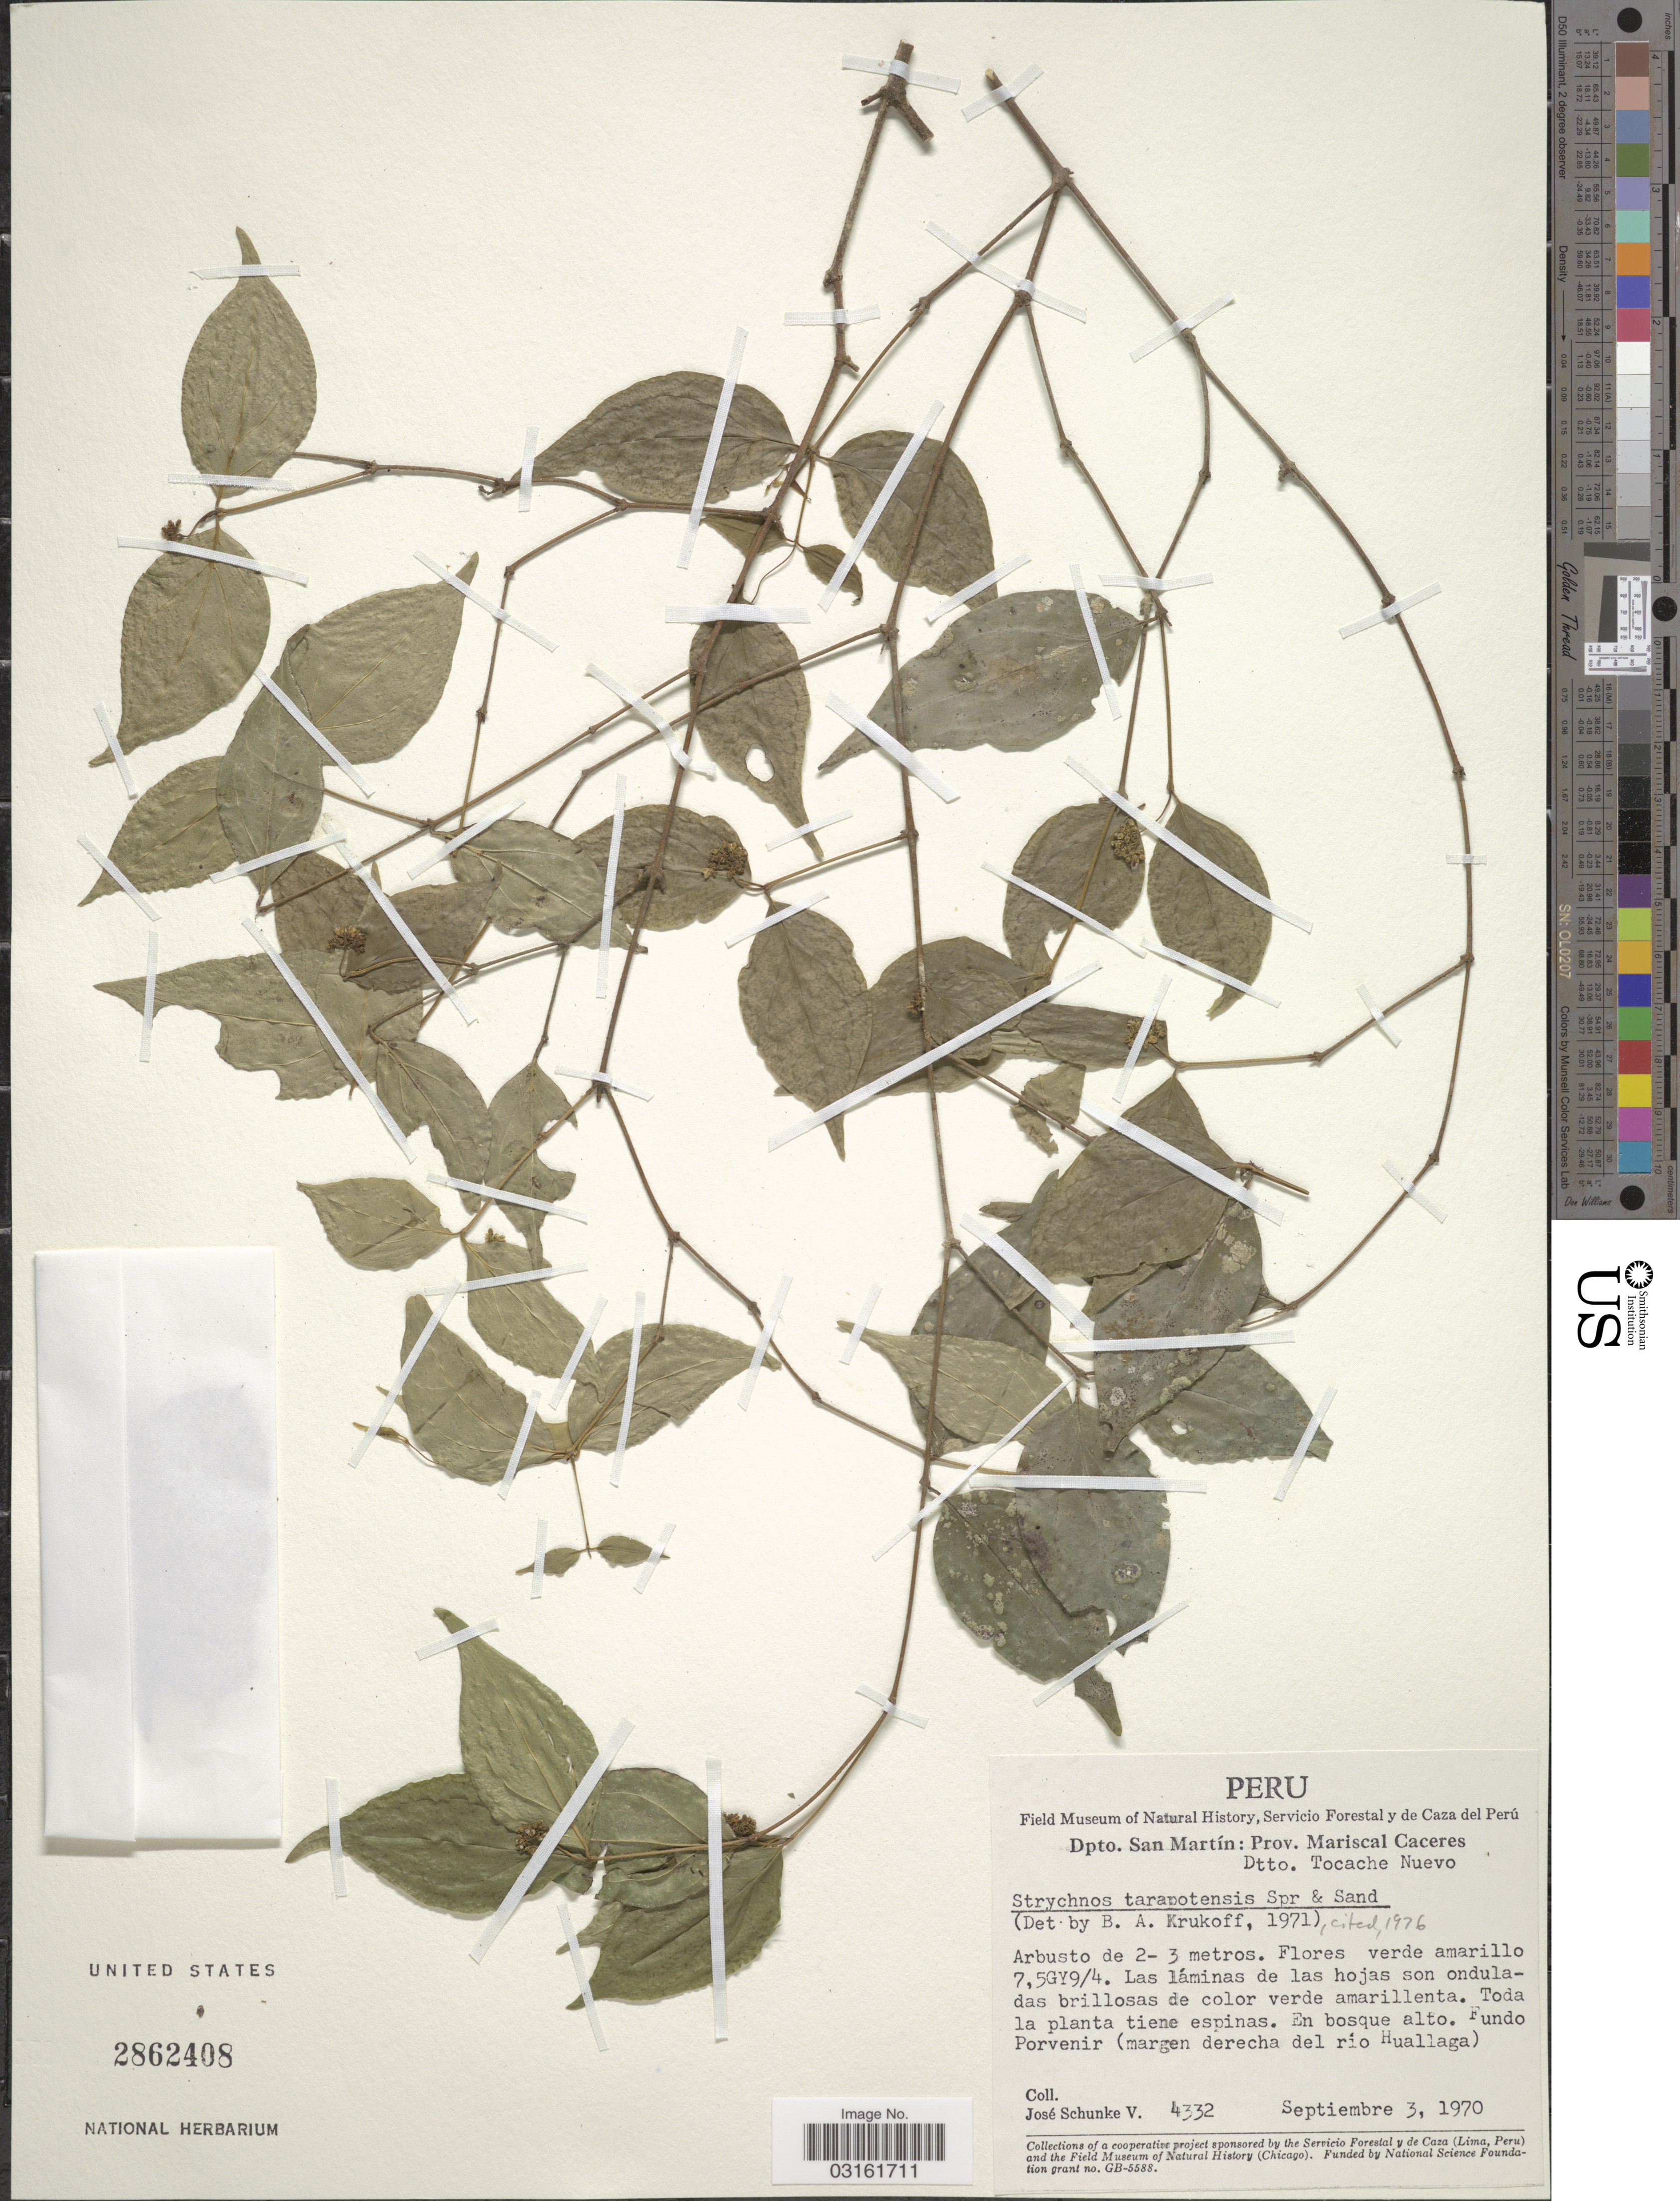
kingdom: Plantae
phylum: Tracheophyta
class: Magnoliopsida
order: Gentianales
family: Loganiaceae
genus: Strychnos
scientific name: Strychnos tarapotensis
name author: Sprague & Sandwith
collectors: J. Schunke Vigo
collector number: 4332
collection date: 1970-09-03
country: Peru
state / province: San Martín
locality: Dpto. San Martín: Prov. Mariscal Caceres. Dtto. Tocache Nuevo. Fundo Porvenir (margen derecha del río Huallaga).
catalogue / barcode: US 2862408